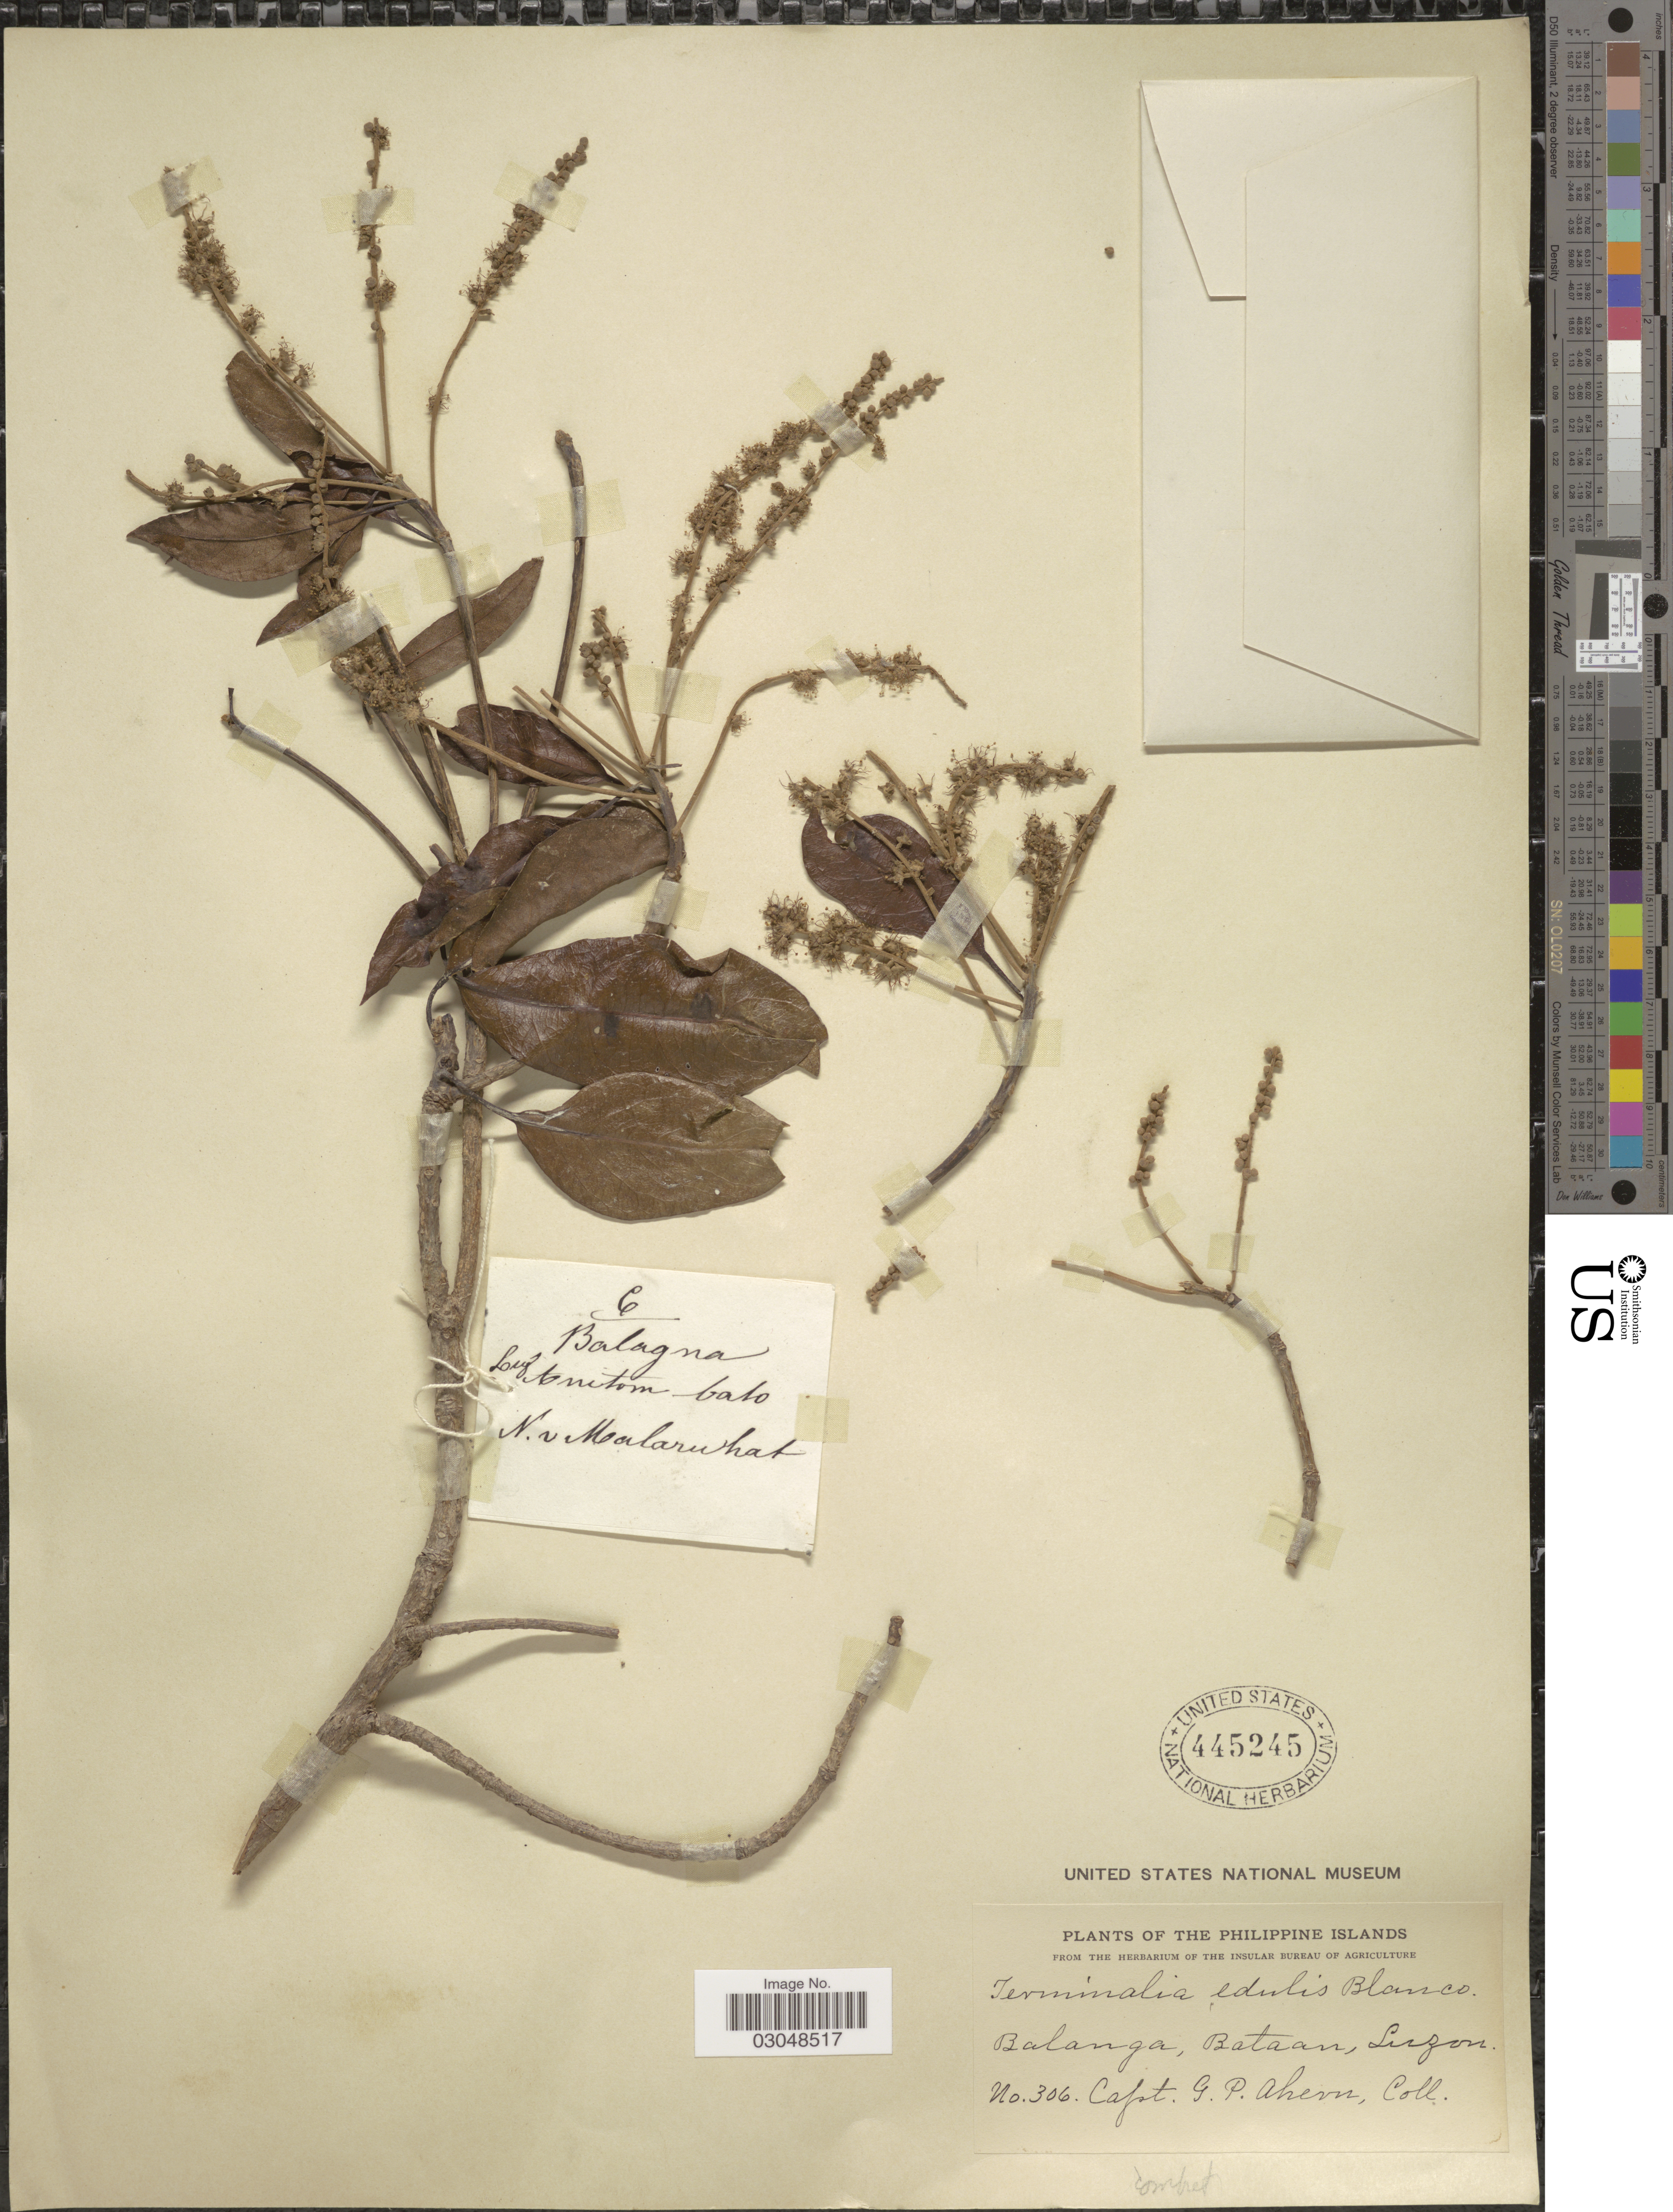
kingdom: Plantae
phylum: Tracheophyta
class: Magnoliopsida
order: Myrtales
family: Combretaceae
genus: Terminalia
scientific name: Terminalia microcarpa subsp. microcarpa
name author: Decne.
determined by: (US) Smithsonian Institution - National Museum of Natural History - Department of Botany (UNITED STATES)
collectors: G. Ahern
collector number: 306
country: Philippines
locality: The Philippine Islands, Balanga, Bataan, Luzon.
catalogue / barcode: US 445245